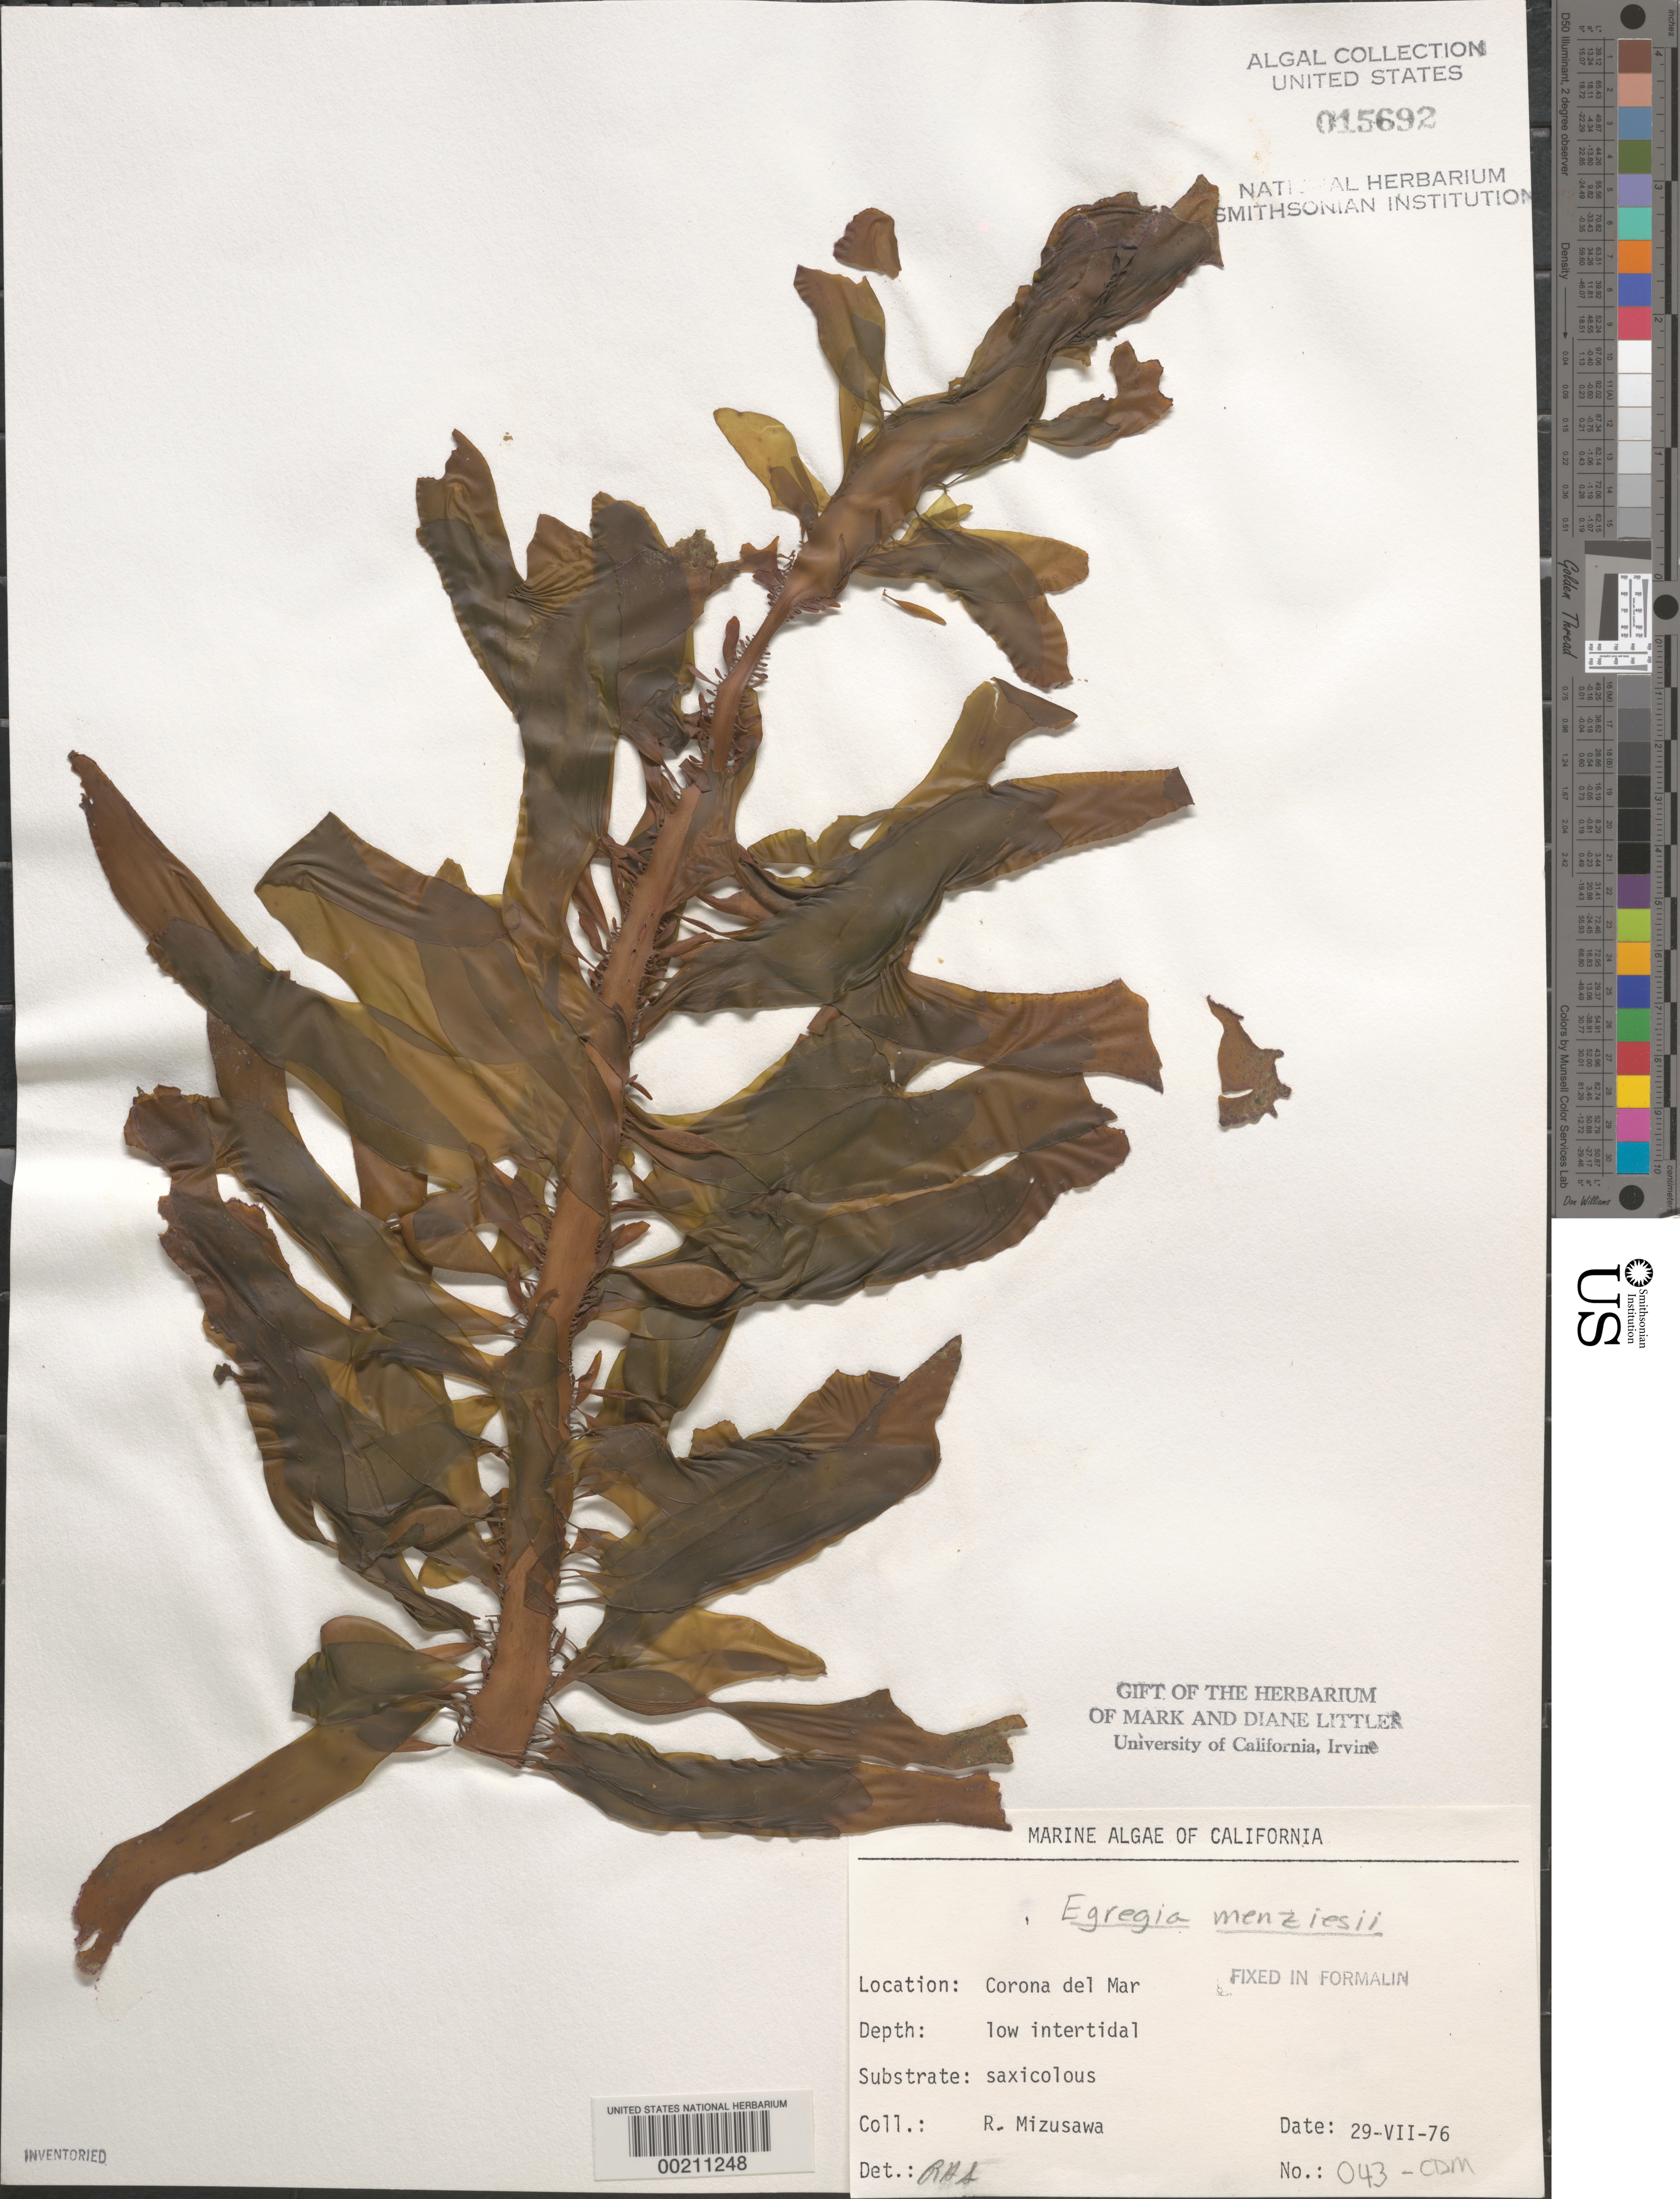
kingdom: Chromista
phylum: Ochrophyta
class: Phaeophyceae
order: Laminariales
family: Lessoniaceae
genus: Egregia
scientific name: Egregia menziesii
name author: (Turner) Aresch.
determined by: Sims, Robert H.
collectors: R. Mizusawa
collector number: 043-CDM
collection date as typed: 29 Jul 1976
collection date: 1976-07-29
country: United States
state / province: California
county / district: Orange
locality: Corona del Mar, mouth of Morning Canyon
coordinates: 33 35'14"N, 117 51'54"W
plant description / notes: BLM-SOCALBIGHT Rocky Intertidal Survey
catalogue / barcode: US 15692